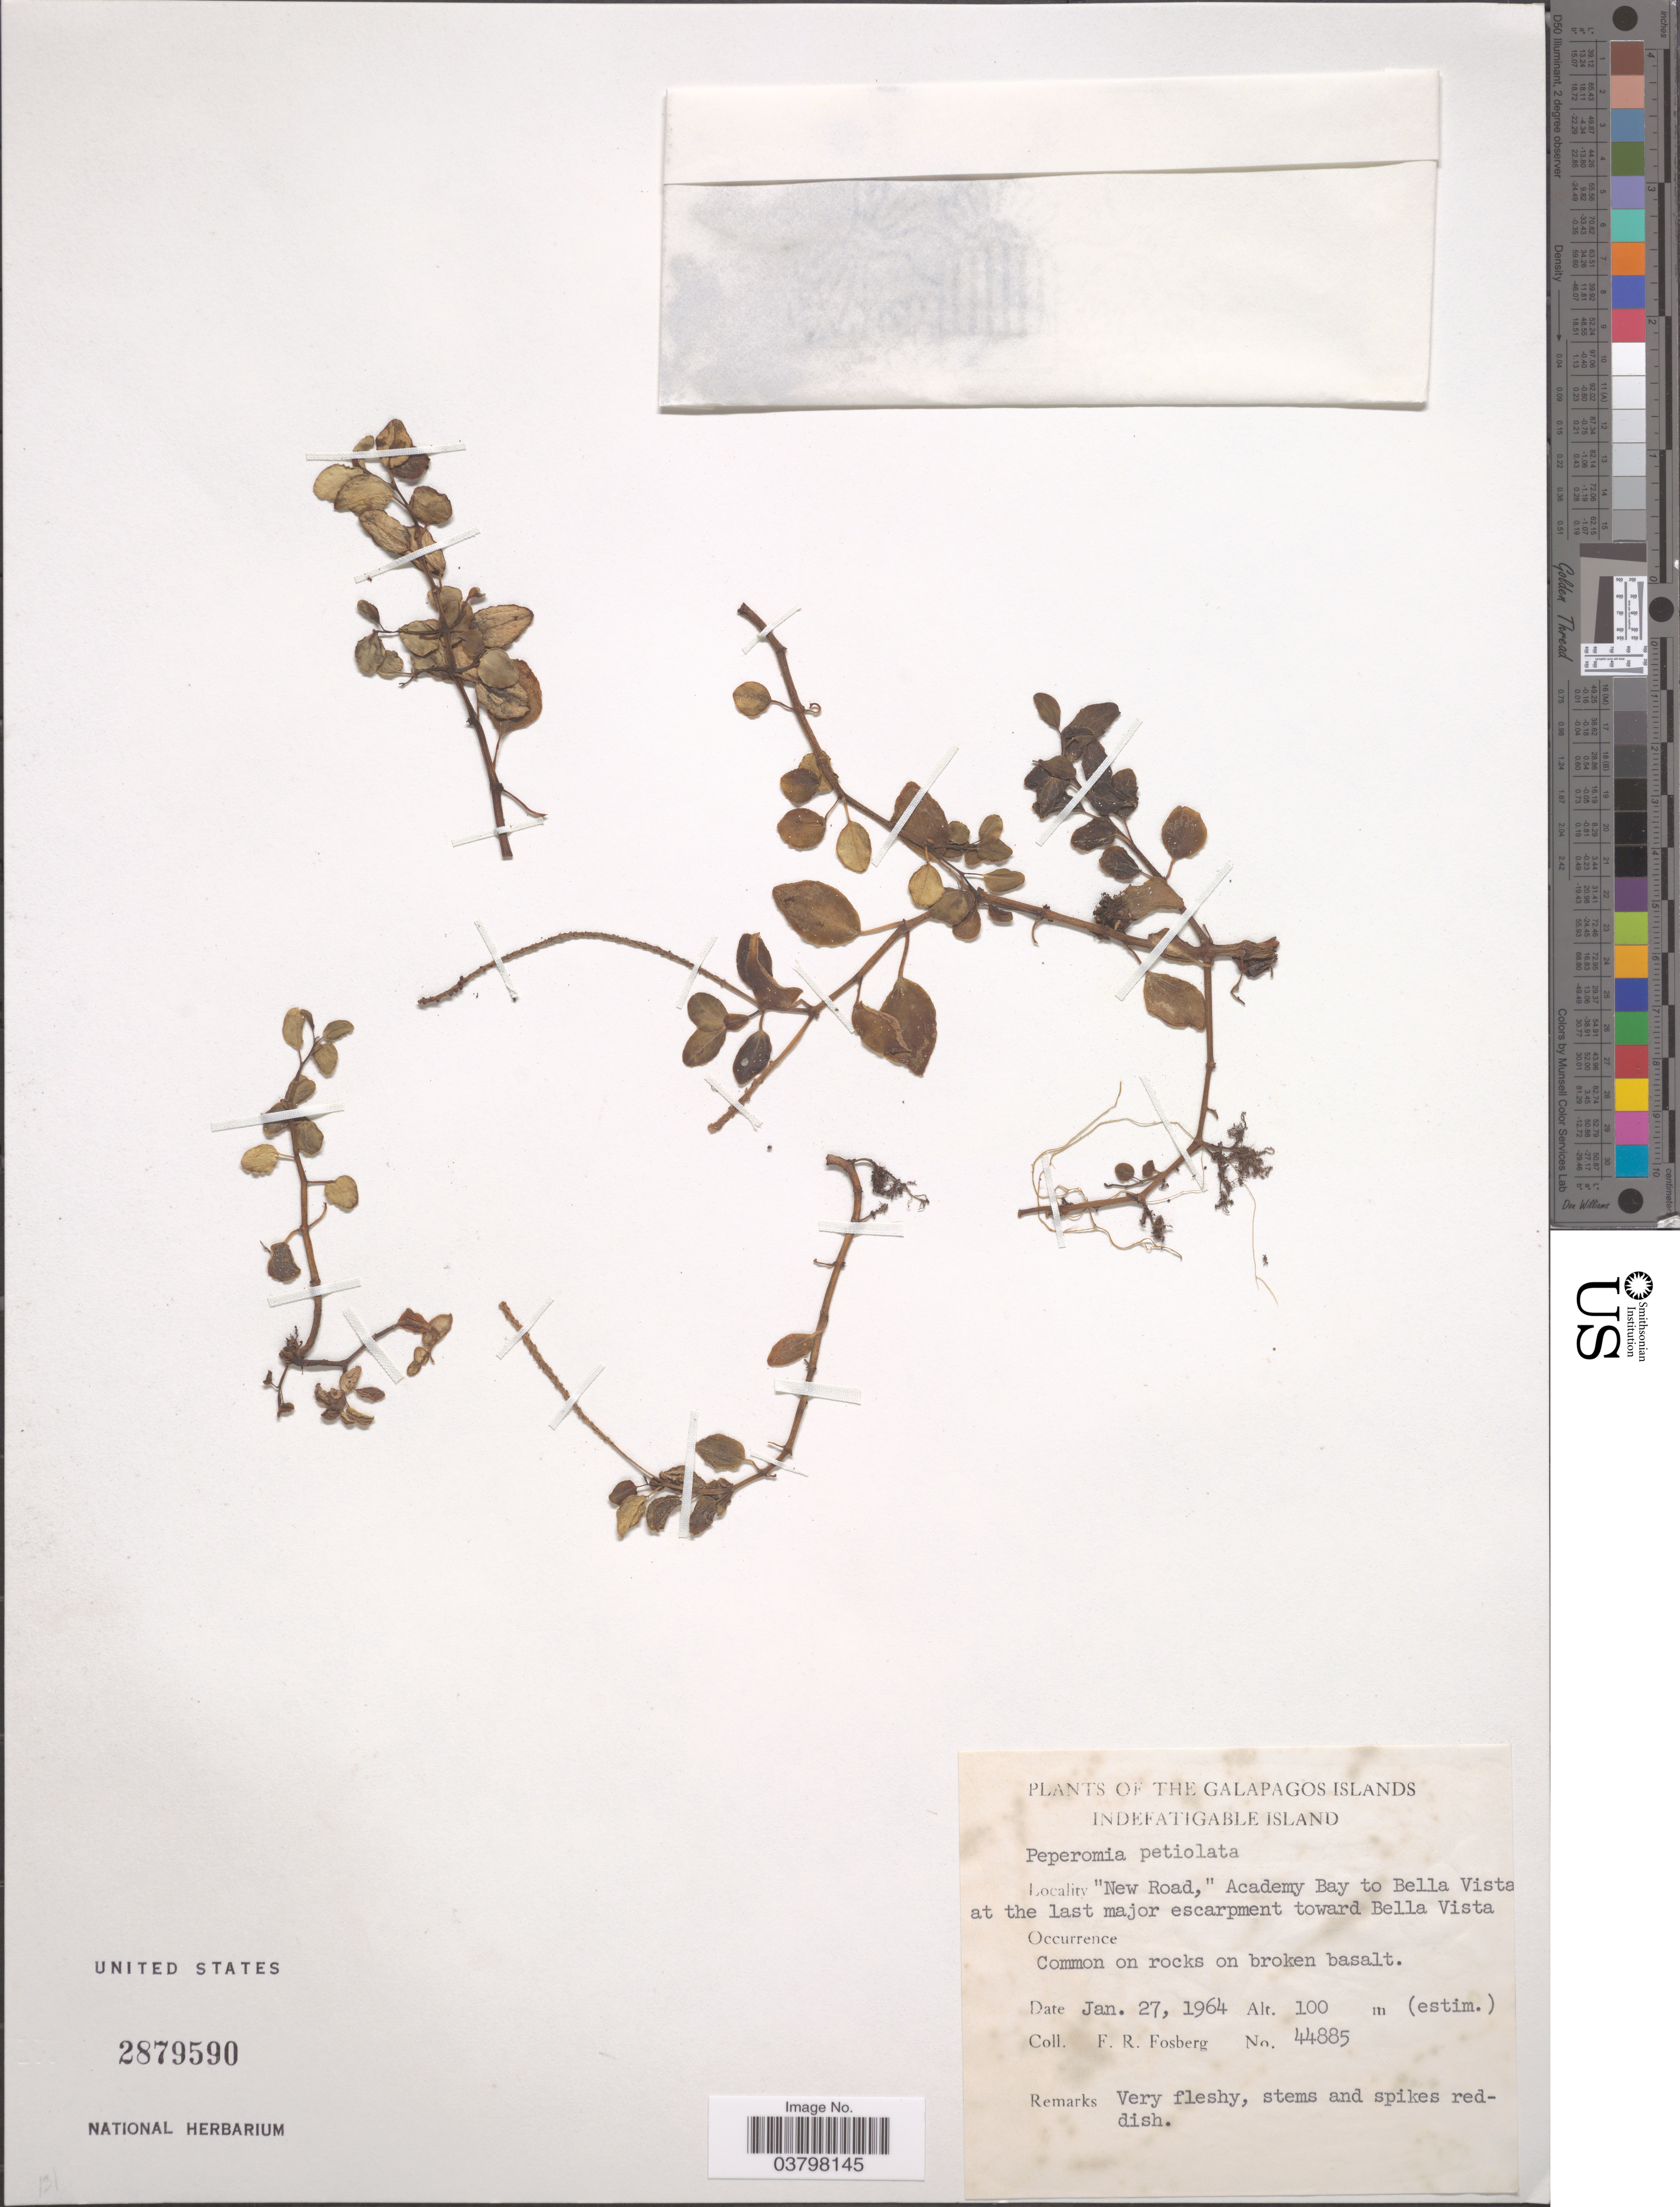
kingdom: Plantae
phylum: Tracheophyta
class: Magnoliopsida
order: Piperales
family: Piperaceae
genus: Peperomia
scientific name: Peperomia petiolata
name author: Hook. f.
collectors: F. R. Fosberg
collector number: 44885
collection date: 1964-01-27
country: Ecuador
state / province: Colón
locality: The Galapagos Islands. Idefatigable Island. "New Road," Academy Bay to Bella Vista at the last major escarpment toward Bella Vista.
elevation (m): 100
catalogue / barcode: US 2879590